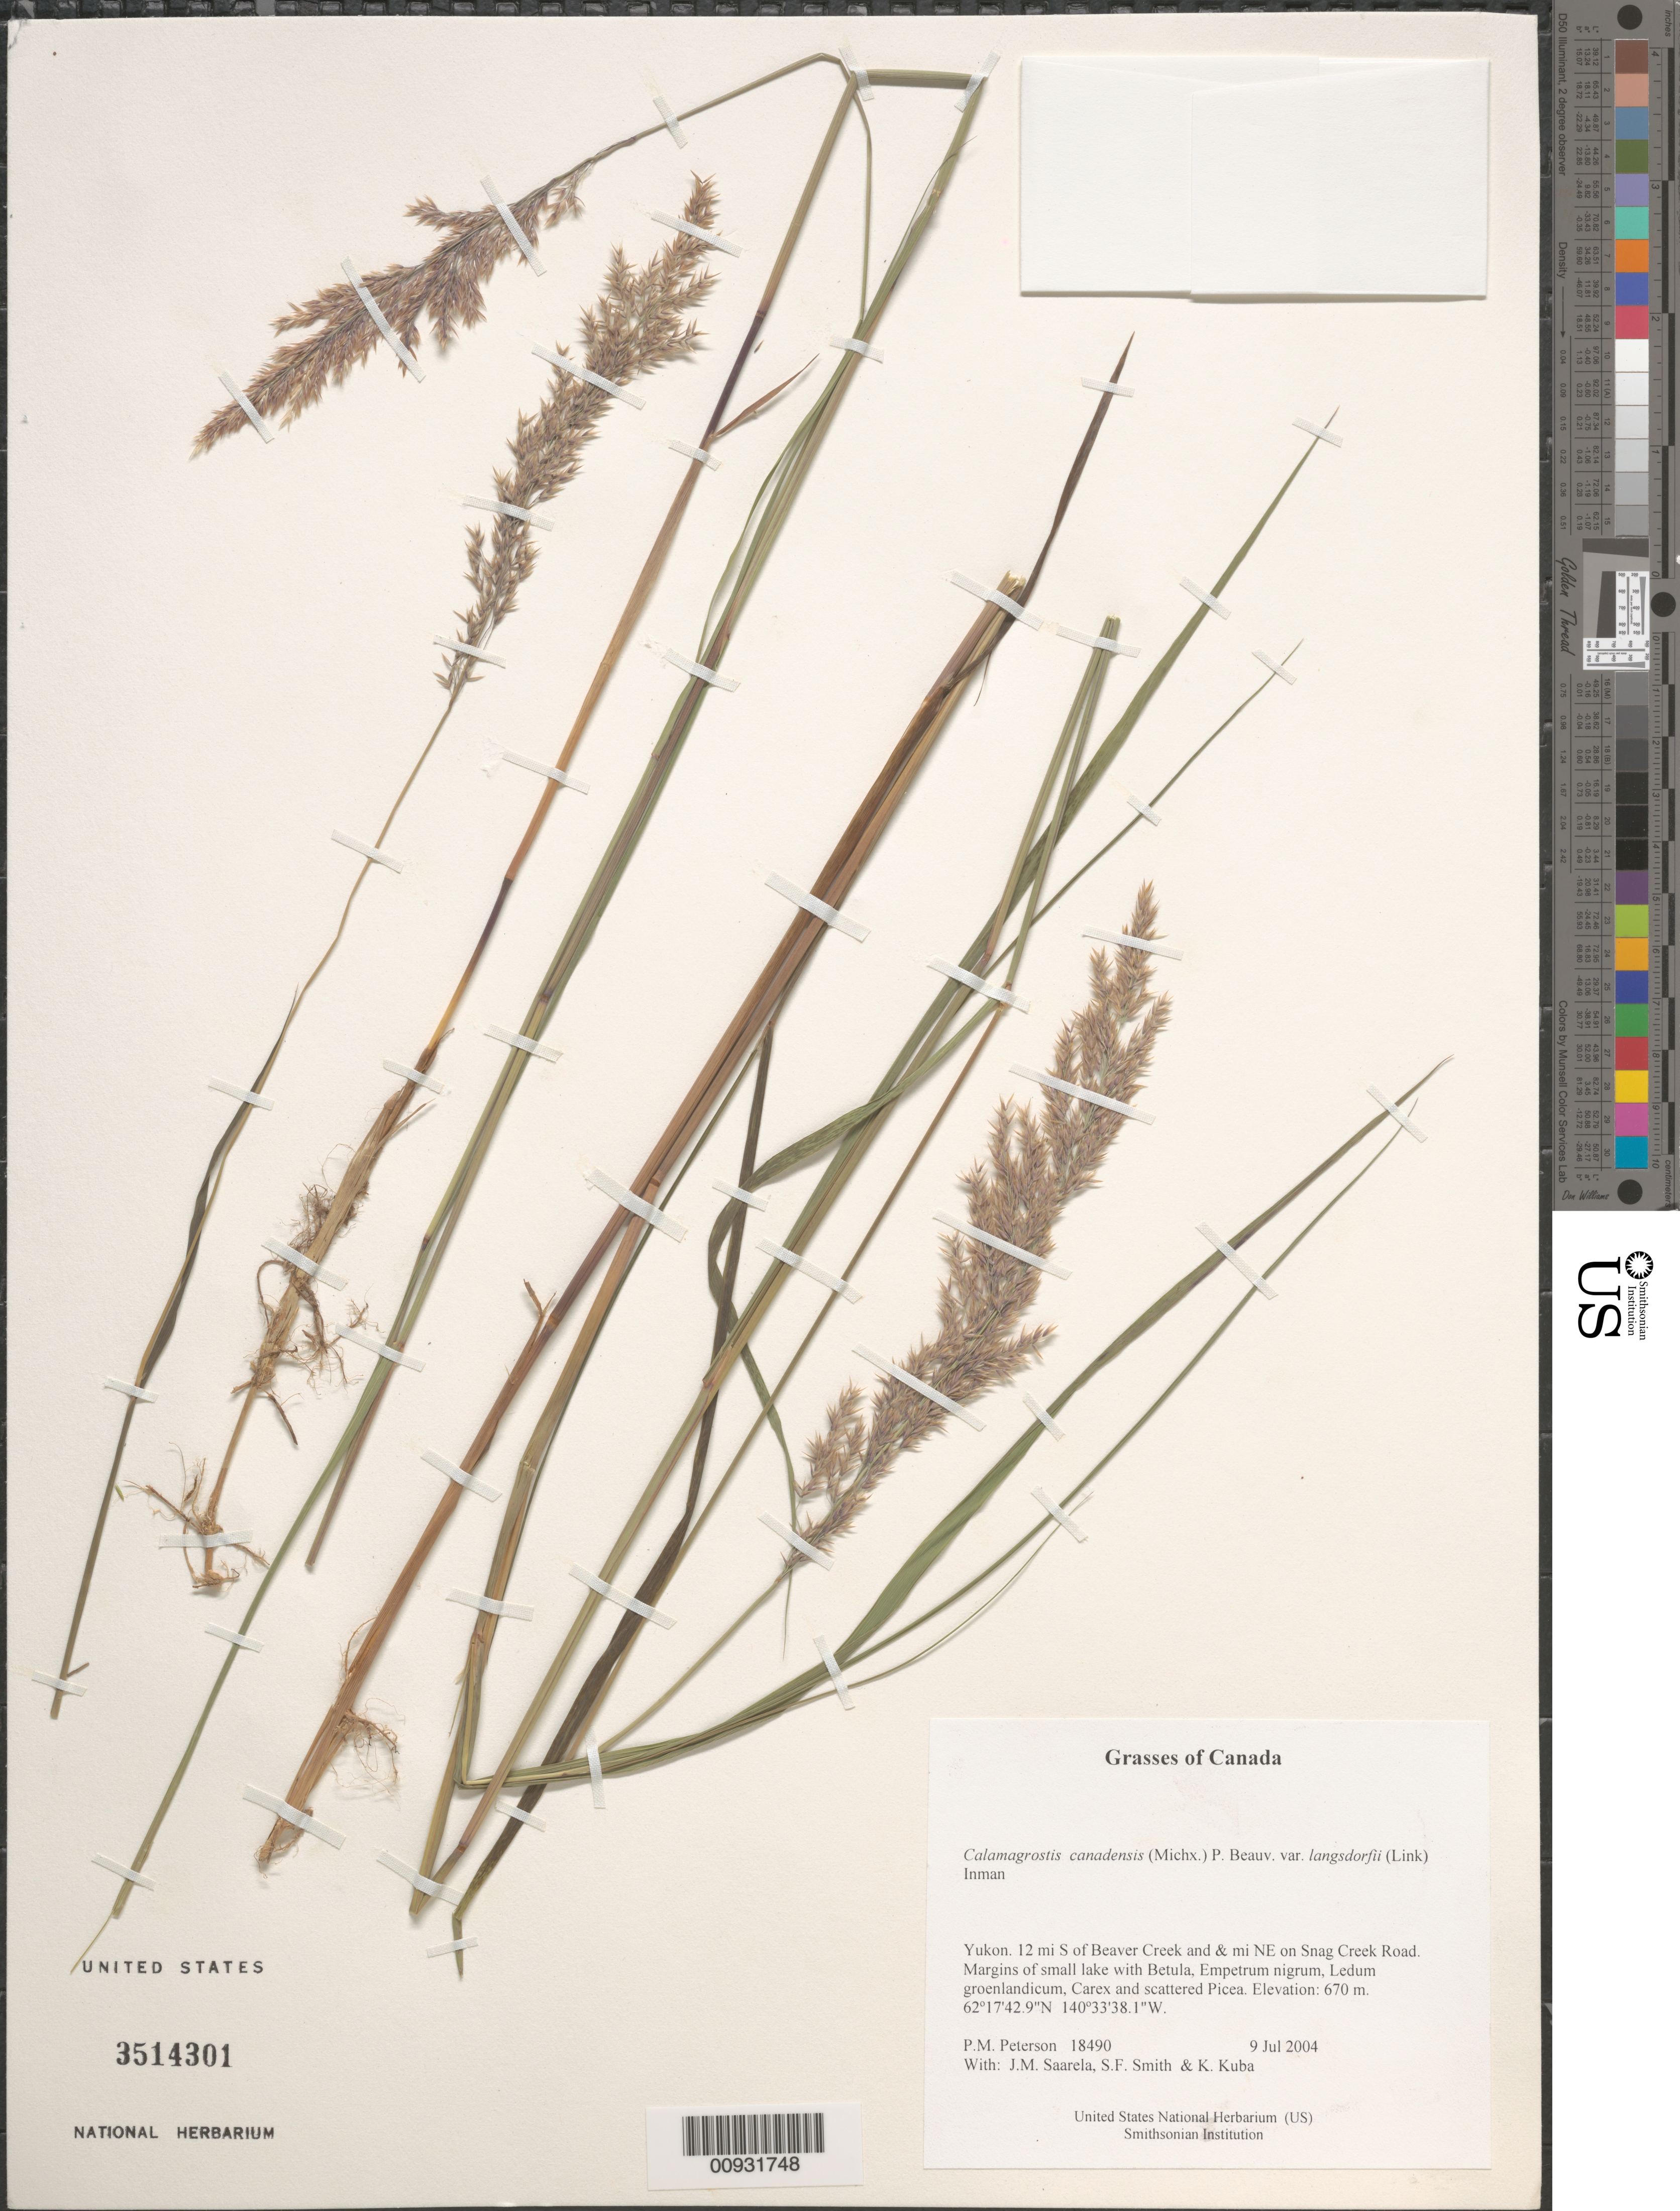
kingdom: Plantae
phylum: Tracheophyta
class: Liliopsida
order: Poales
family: Poaceae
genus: Calamagrostis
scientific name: Calamagrostis canadensis var. langsdorffii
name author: (Link) Inman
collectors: P. M. Peterson, J. Saarela, S.F. Smith & K. Kuba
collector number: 18490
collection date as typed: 09 Jul 2004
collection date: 2004-07-09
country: Canada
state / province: Yukon Territory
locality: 12 mi S of Beaver Creek and & mi NE on Snag Creek Road. Margins of small lake with Betula, Empetrum nigrum, Ledum groenlandicum, Carex and scattered Picea.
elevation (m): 670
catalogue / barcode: US 3514301